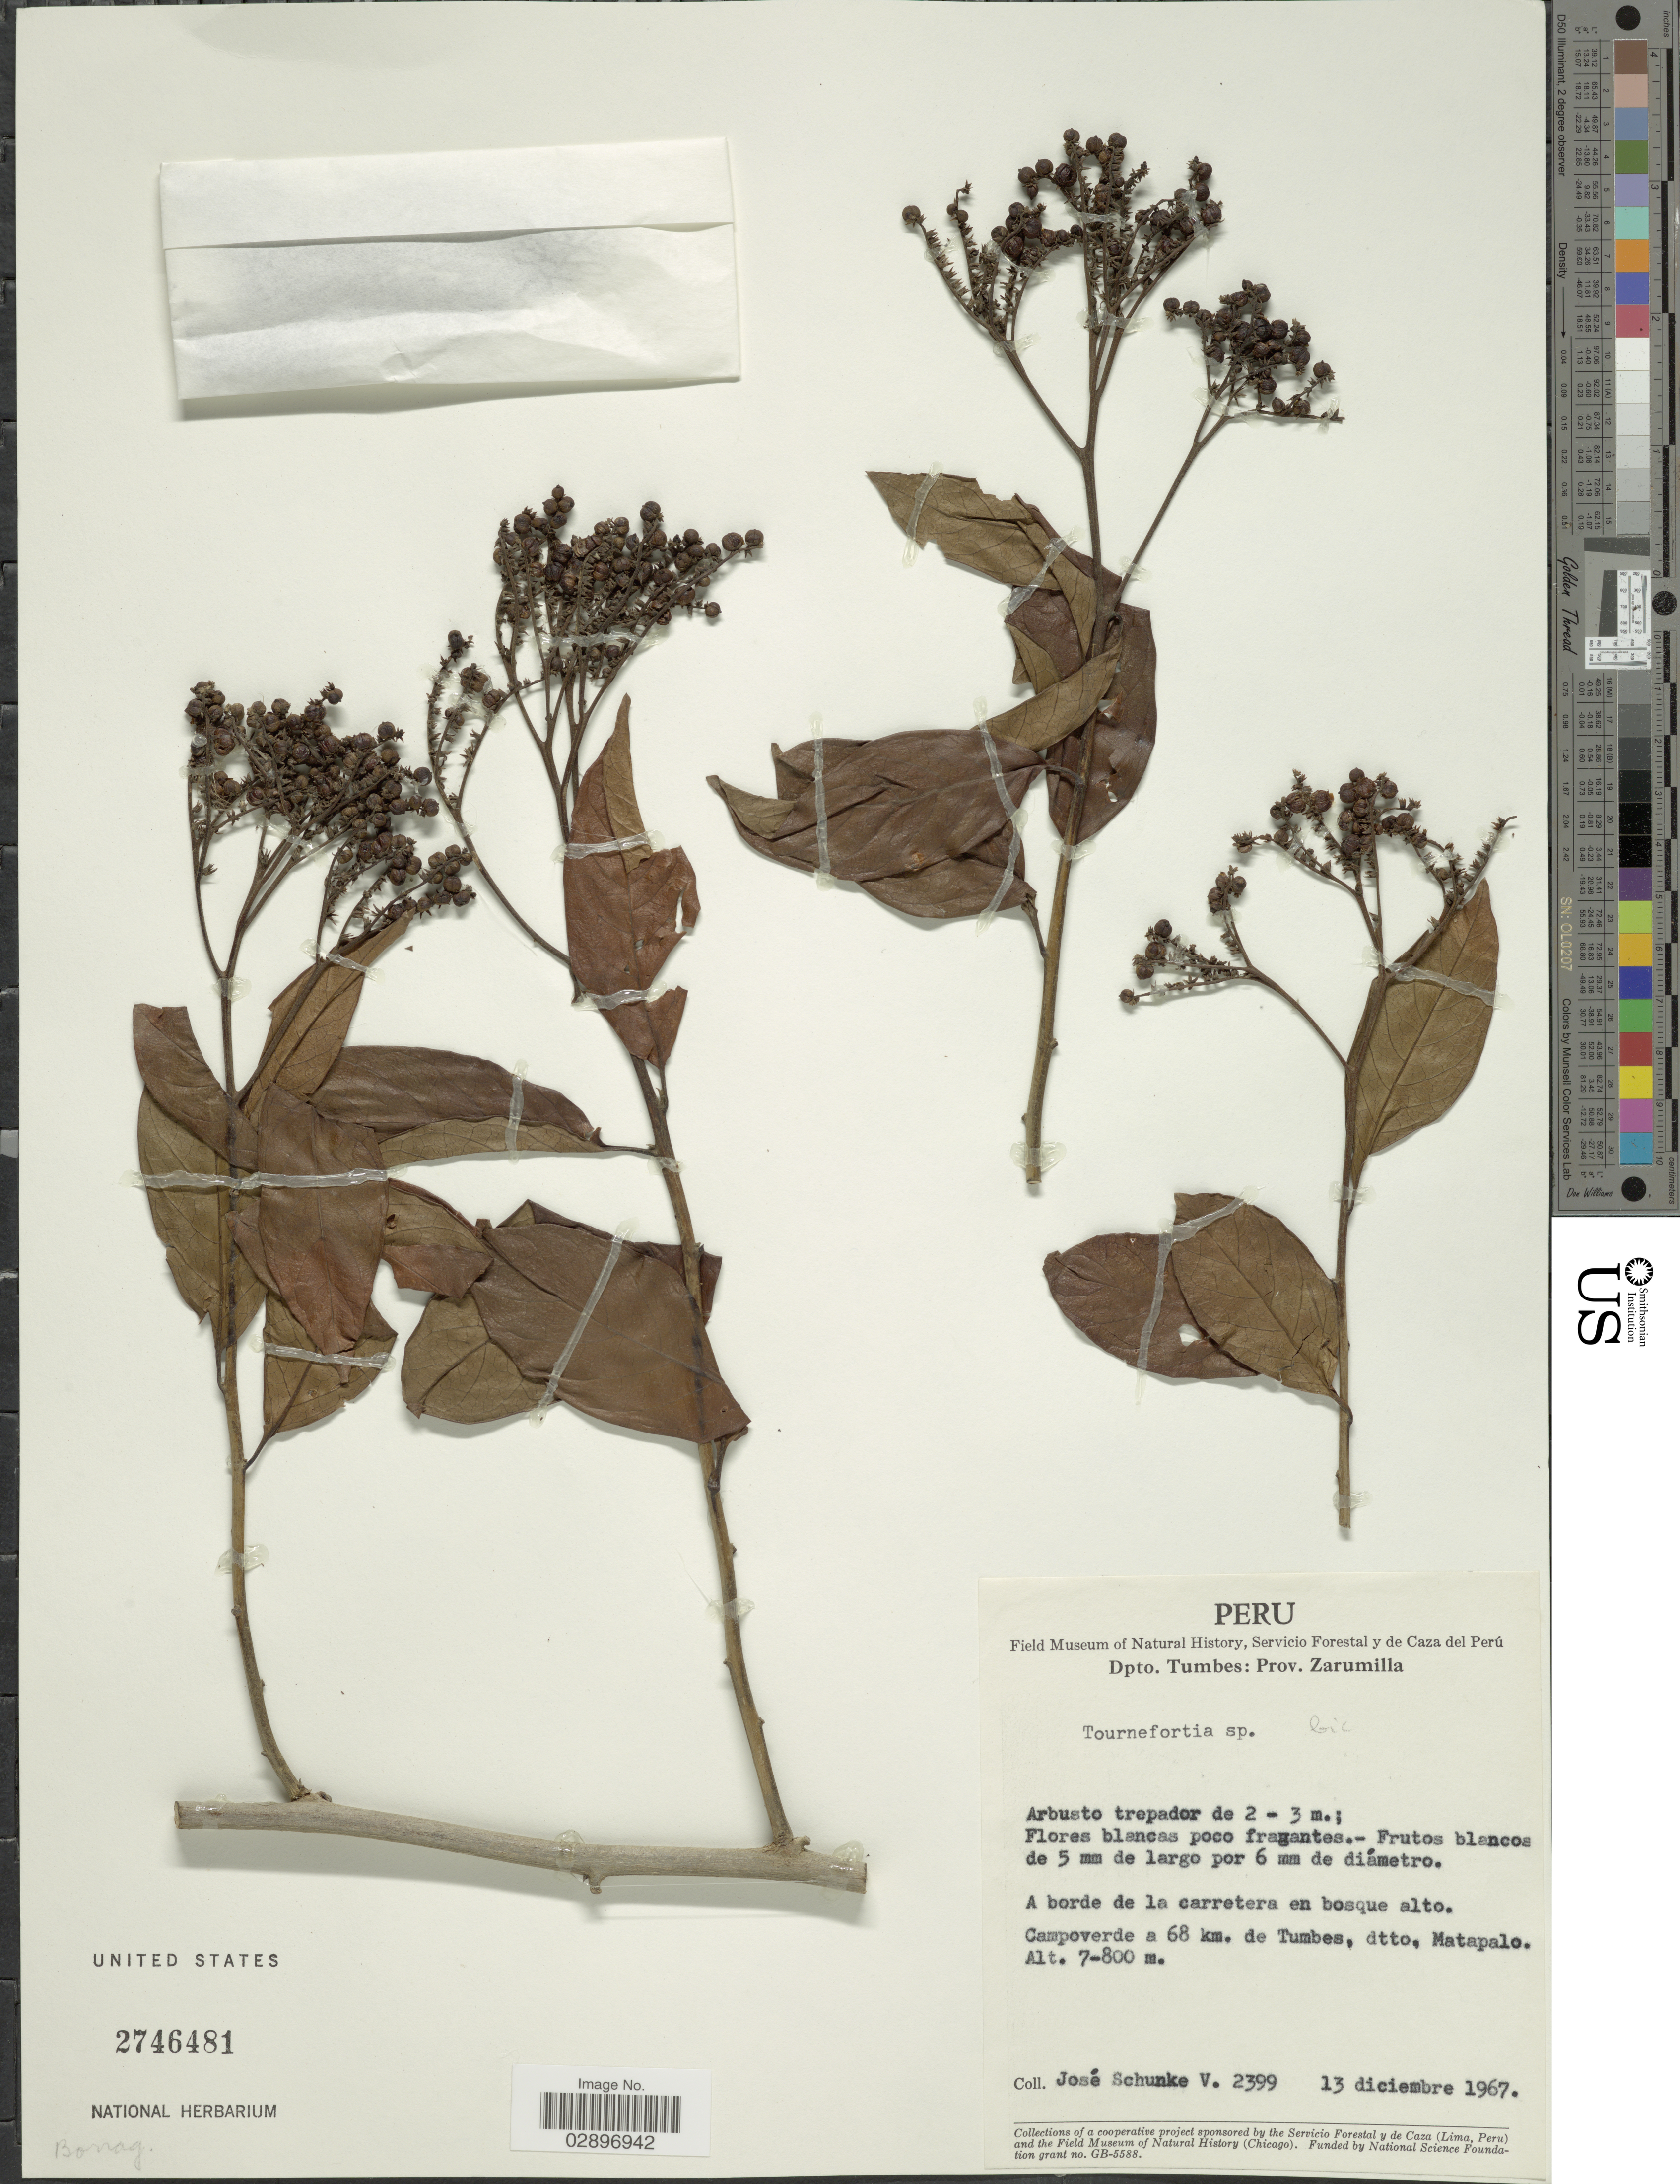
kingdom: Plantae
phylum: Tracheophyta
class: Magnoliopsida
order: Boraginales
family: Heliotropiaceae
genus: Tournefortia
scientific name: Tournefortia bicolor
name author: Sw.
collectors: J. Schunke Vigo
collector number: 2399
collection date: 1967-12-13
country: Peru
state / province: Tumbes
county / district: Zarumilla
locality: Dpto. Tumbes: Prov. Zarumilla. Campoverde a 68 km. de Tumbes, dtto. Matapalo.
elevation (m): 700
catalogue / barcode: US 2746481